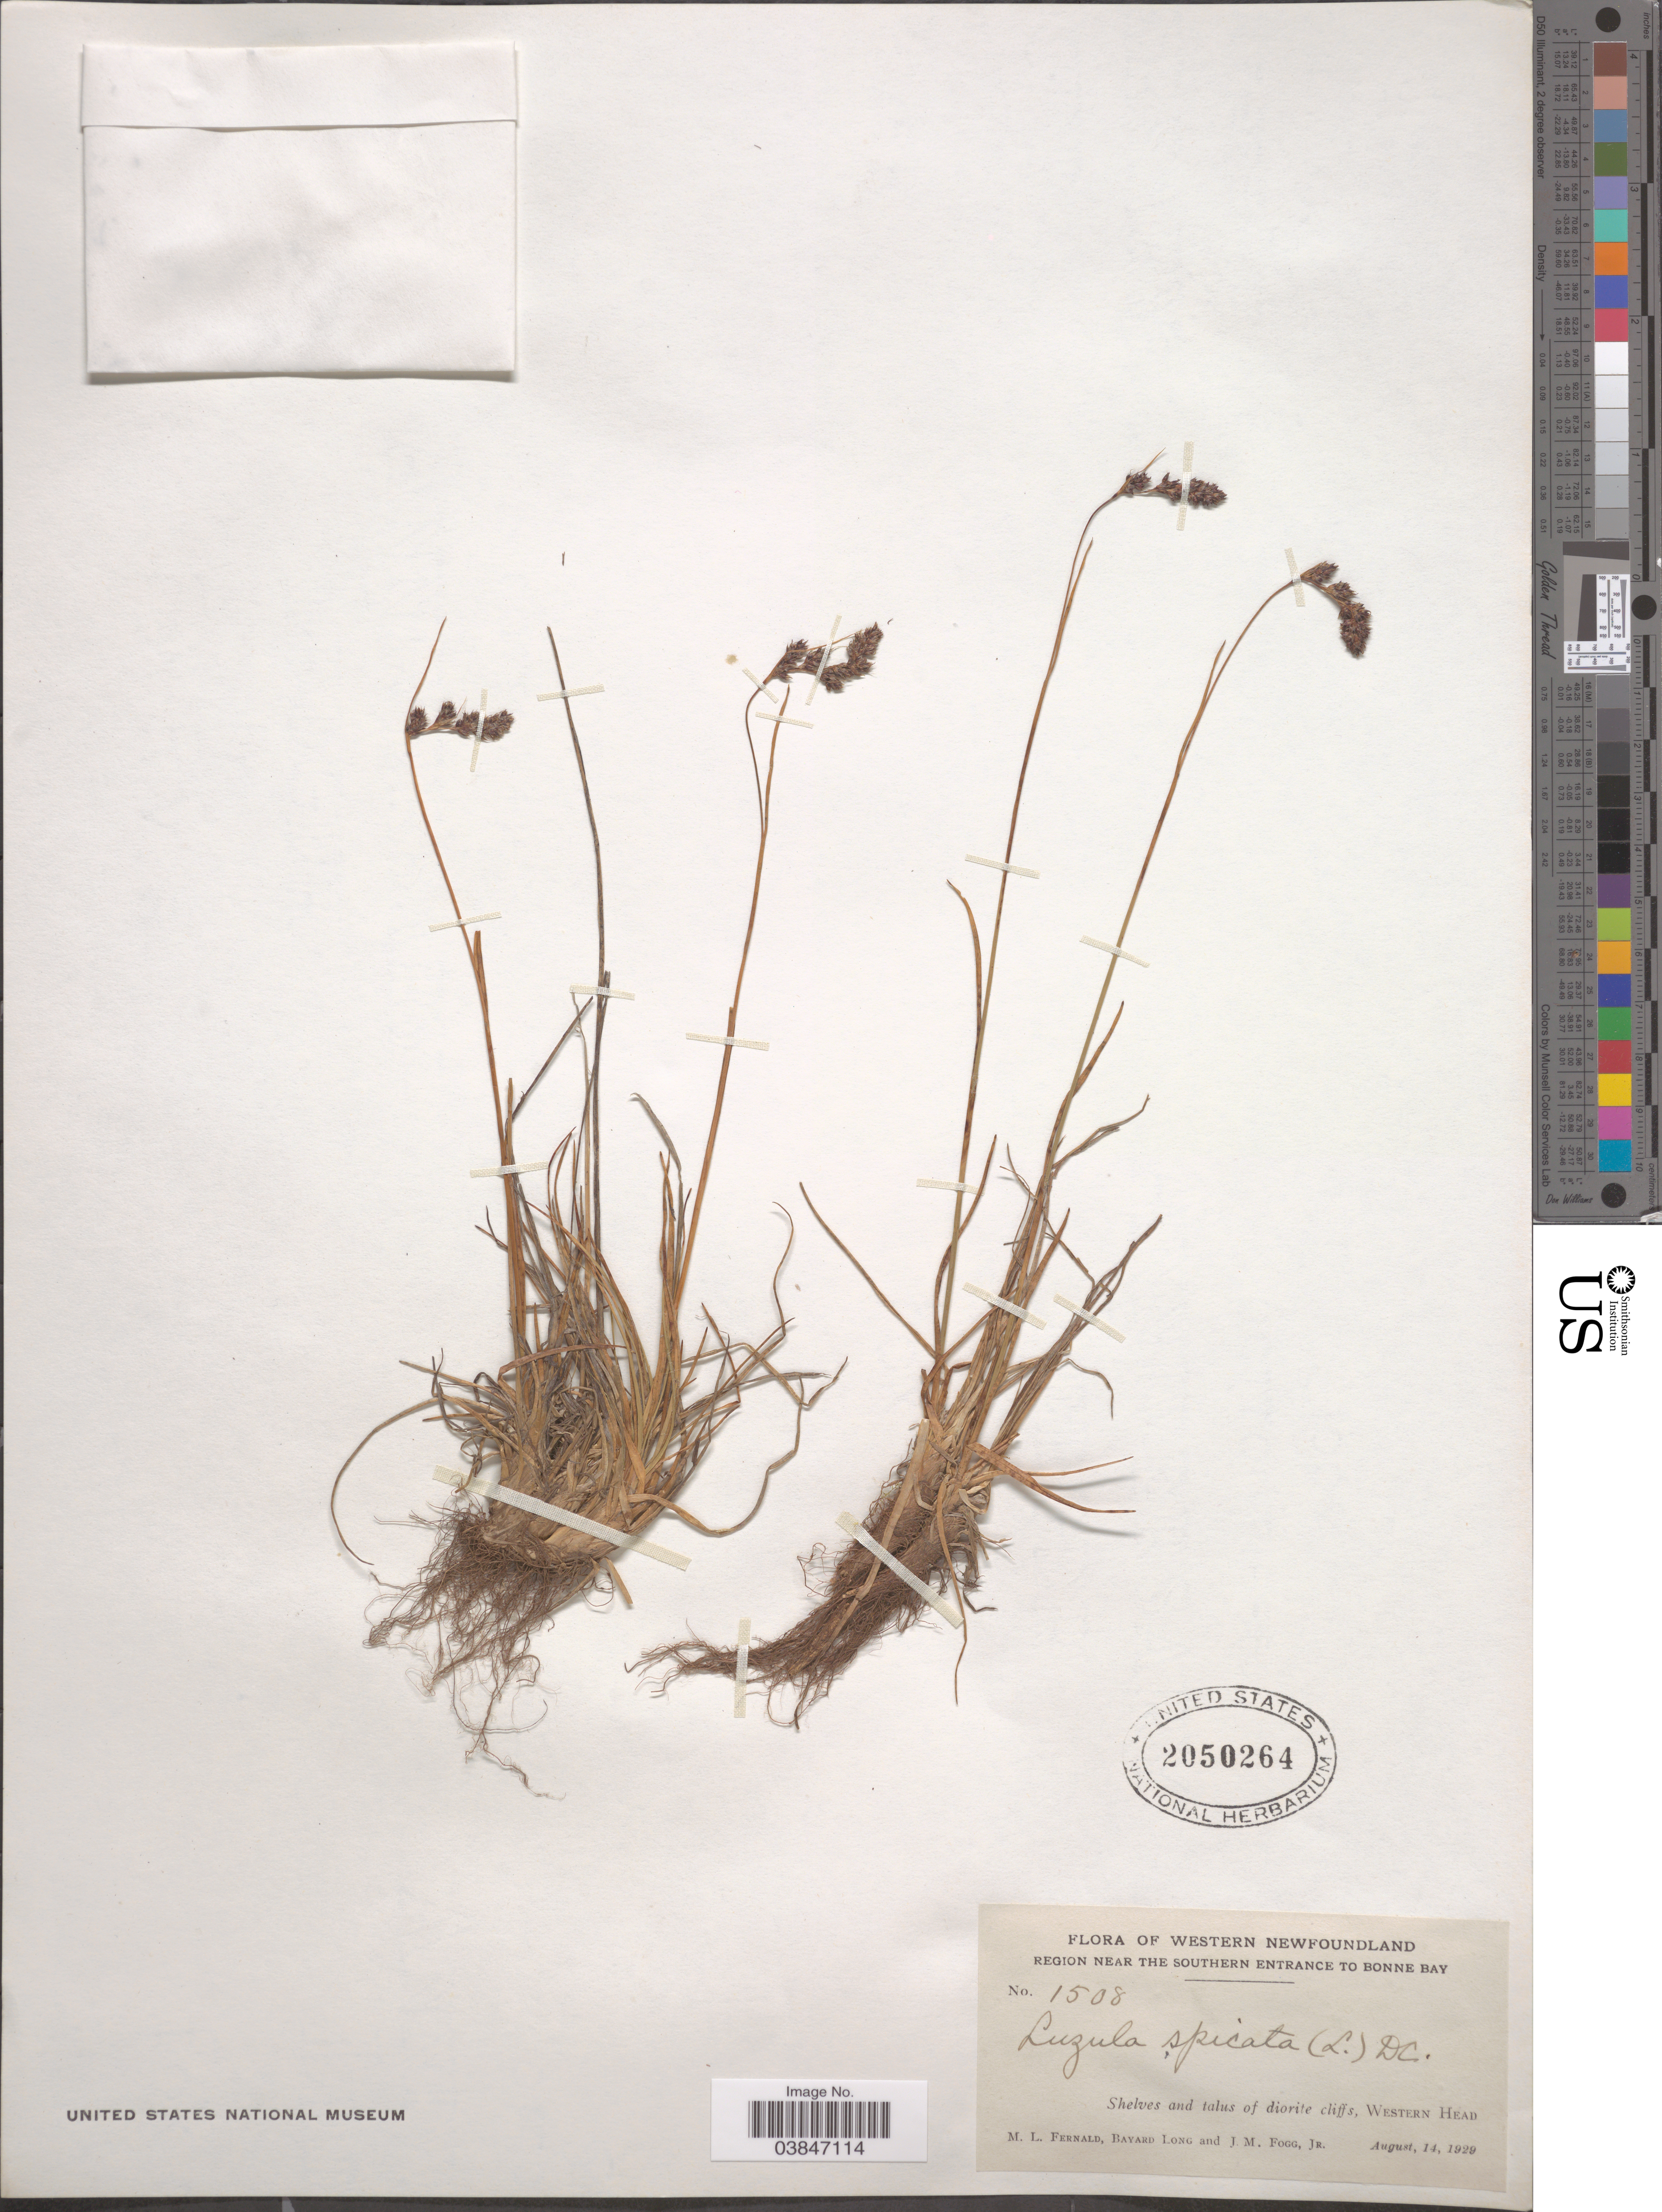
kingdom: Plantae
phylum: Tracheophyta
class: Liliopsida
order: Poales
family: Juncaceae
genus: Luzula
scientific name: Luzula spicata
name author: (L.) DC.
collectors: M. L. Fernald, B. Long & J. Fogg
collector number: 1508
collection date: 1929-08-14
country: Canada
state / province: Newfoundland and Labrador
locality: Western Newfoundland. Region near the Southern entrance to Bonne Bay. Western Head.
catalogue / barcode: US 2050264